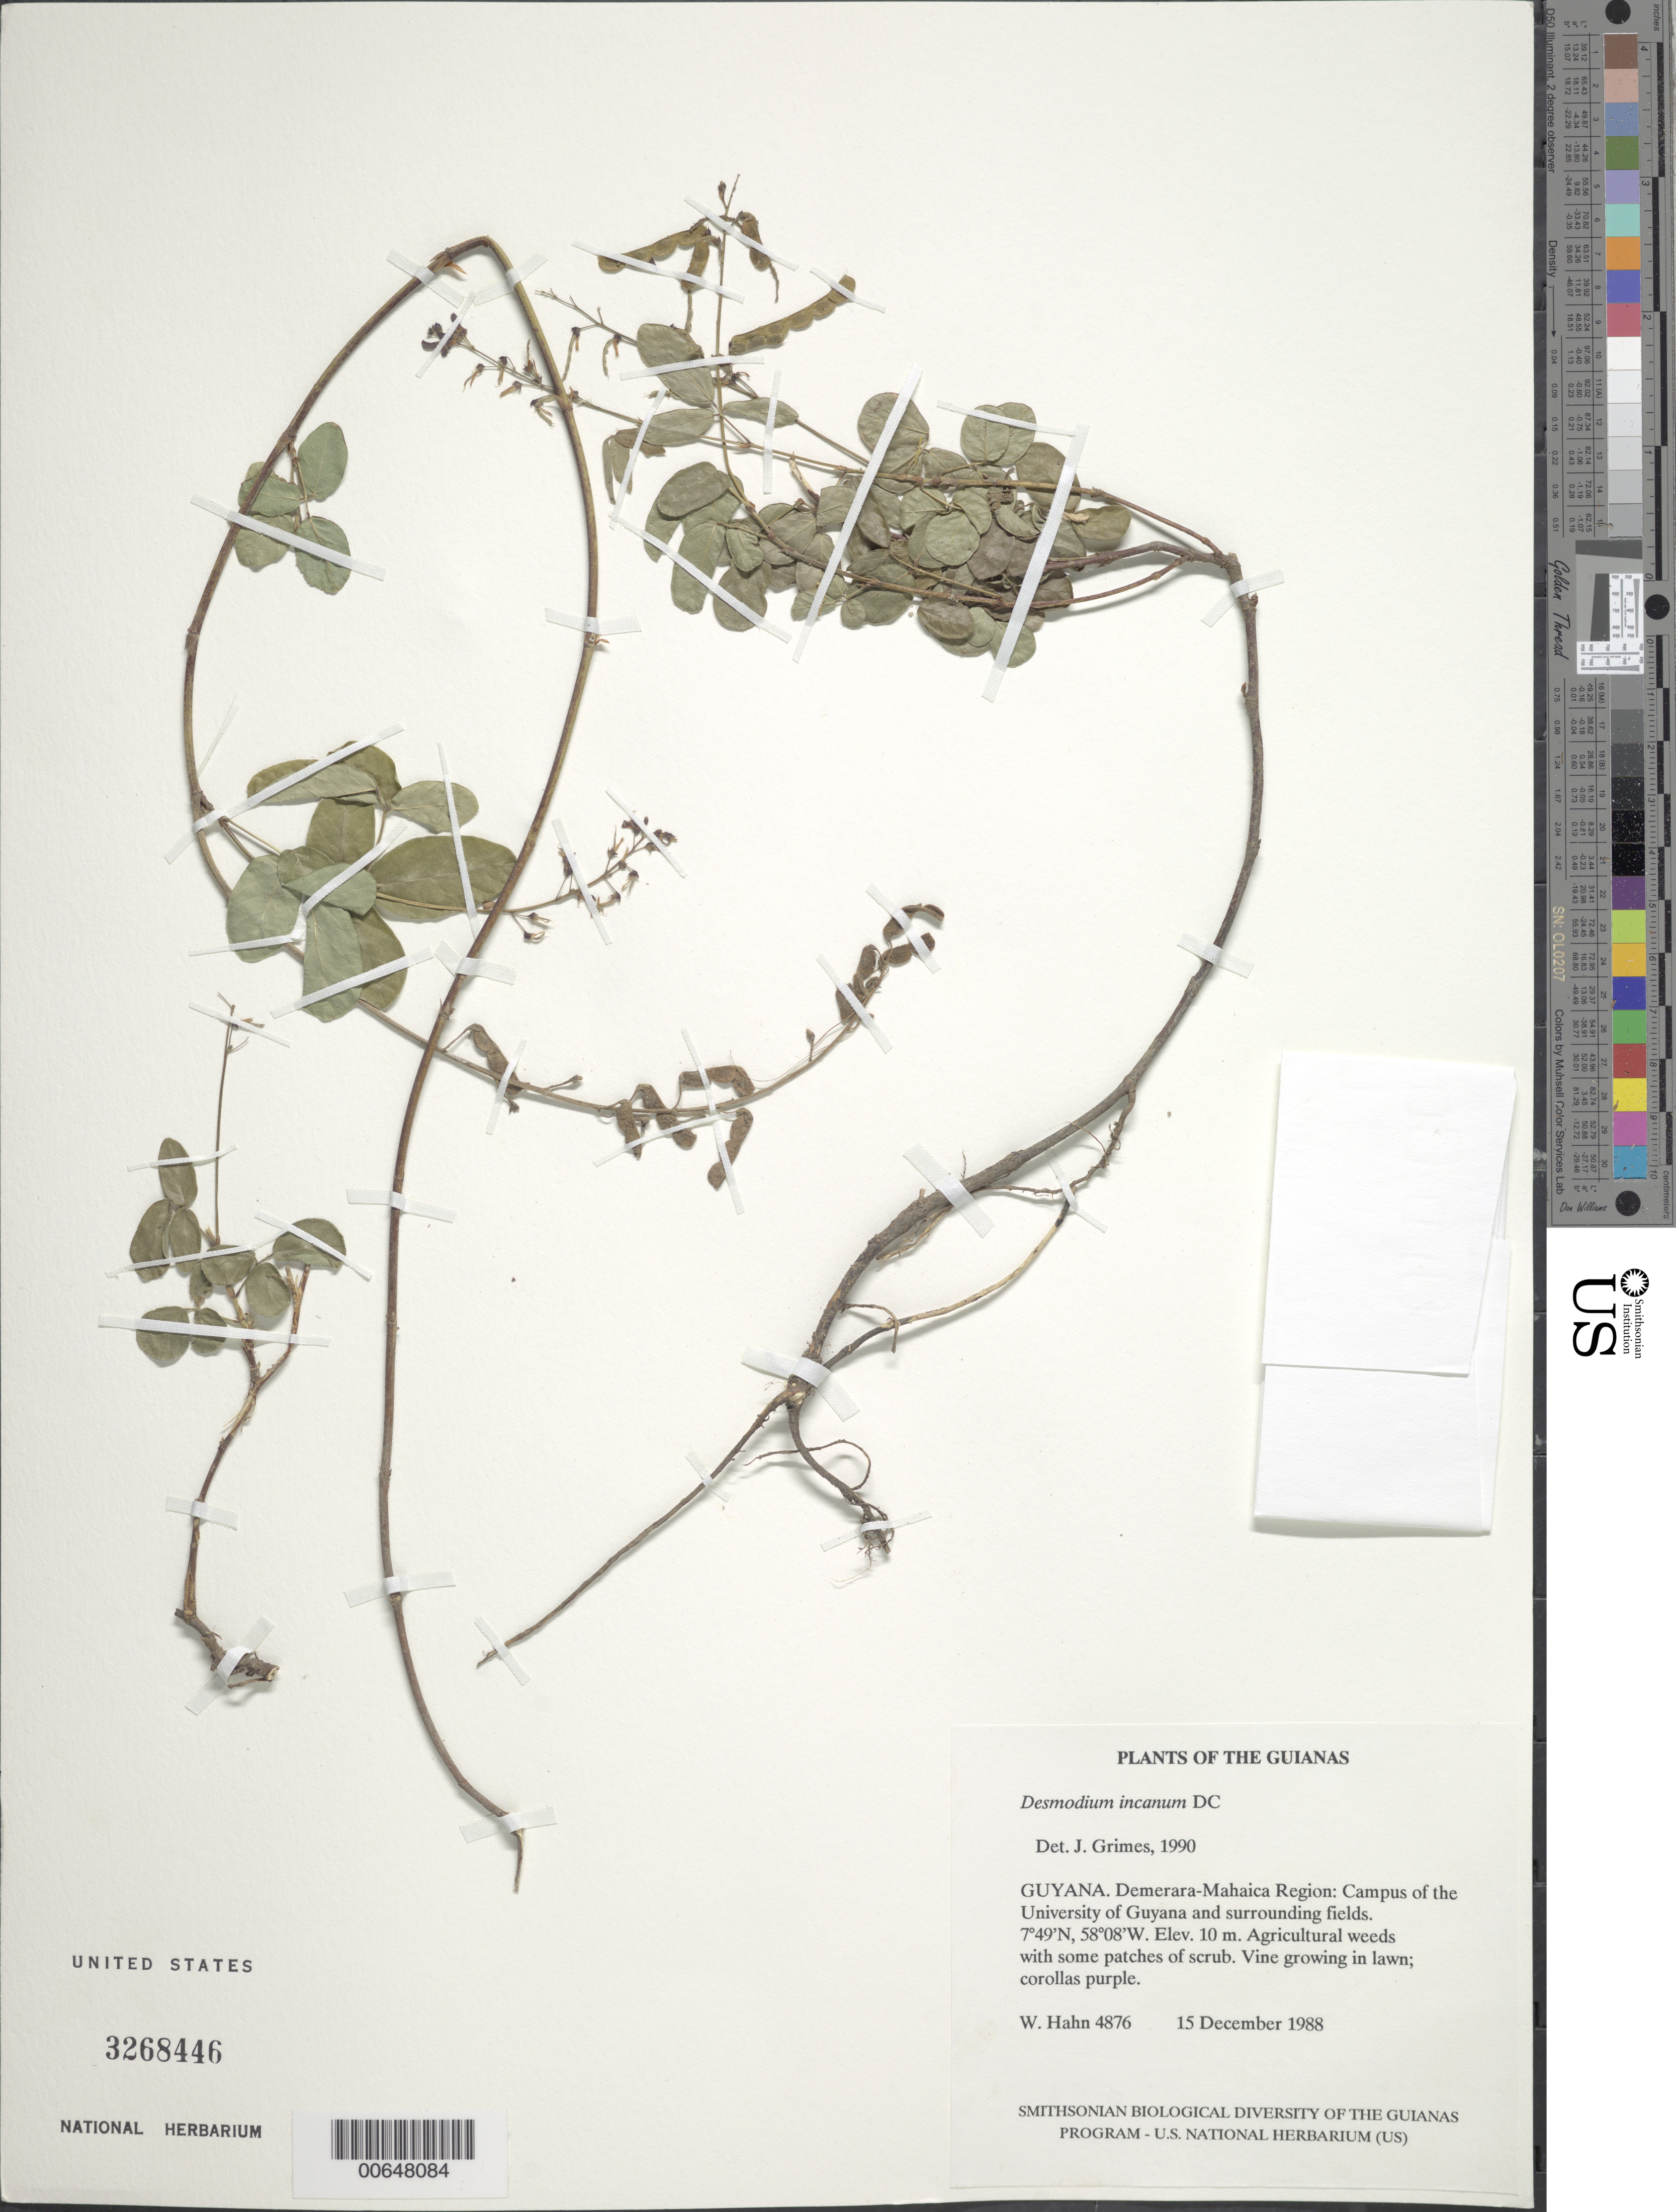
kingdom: Plantae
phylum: Tracheophyta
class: Magnoliopsida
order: Fabales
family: Fabaceae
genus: Desmodium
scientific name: Desmodium incanum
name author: (Sw.) DC.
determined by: Grimes, J.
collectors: W. Hahn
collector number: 4876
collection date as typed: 15 December 1988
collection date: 1988-12-15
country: Guyana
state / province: Demerara-Mahaica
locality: Campus of the University of Guyana and surrounding fields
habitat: Agricultural weeds with some patches of scrub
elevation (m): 10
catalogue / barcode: US 3268446